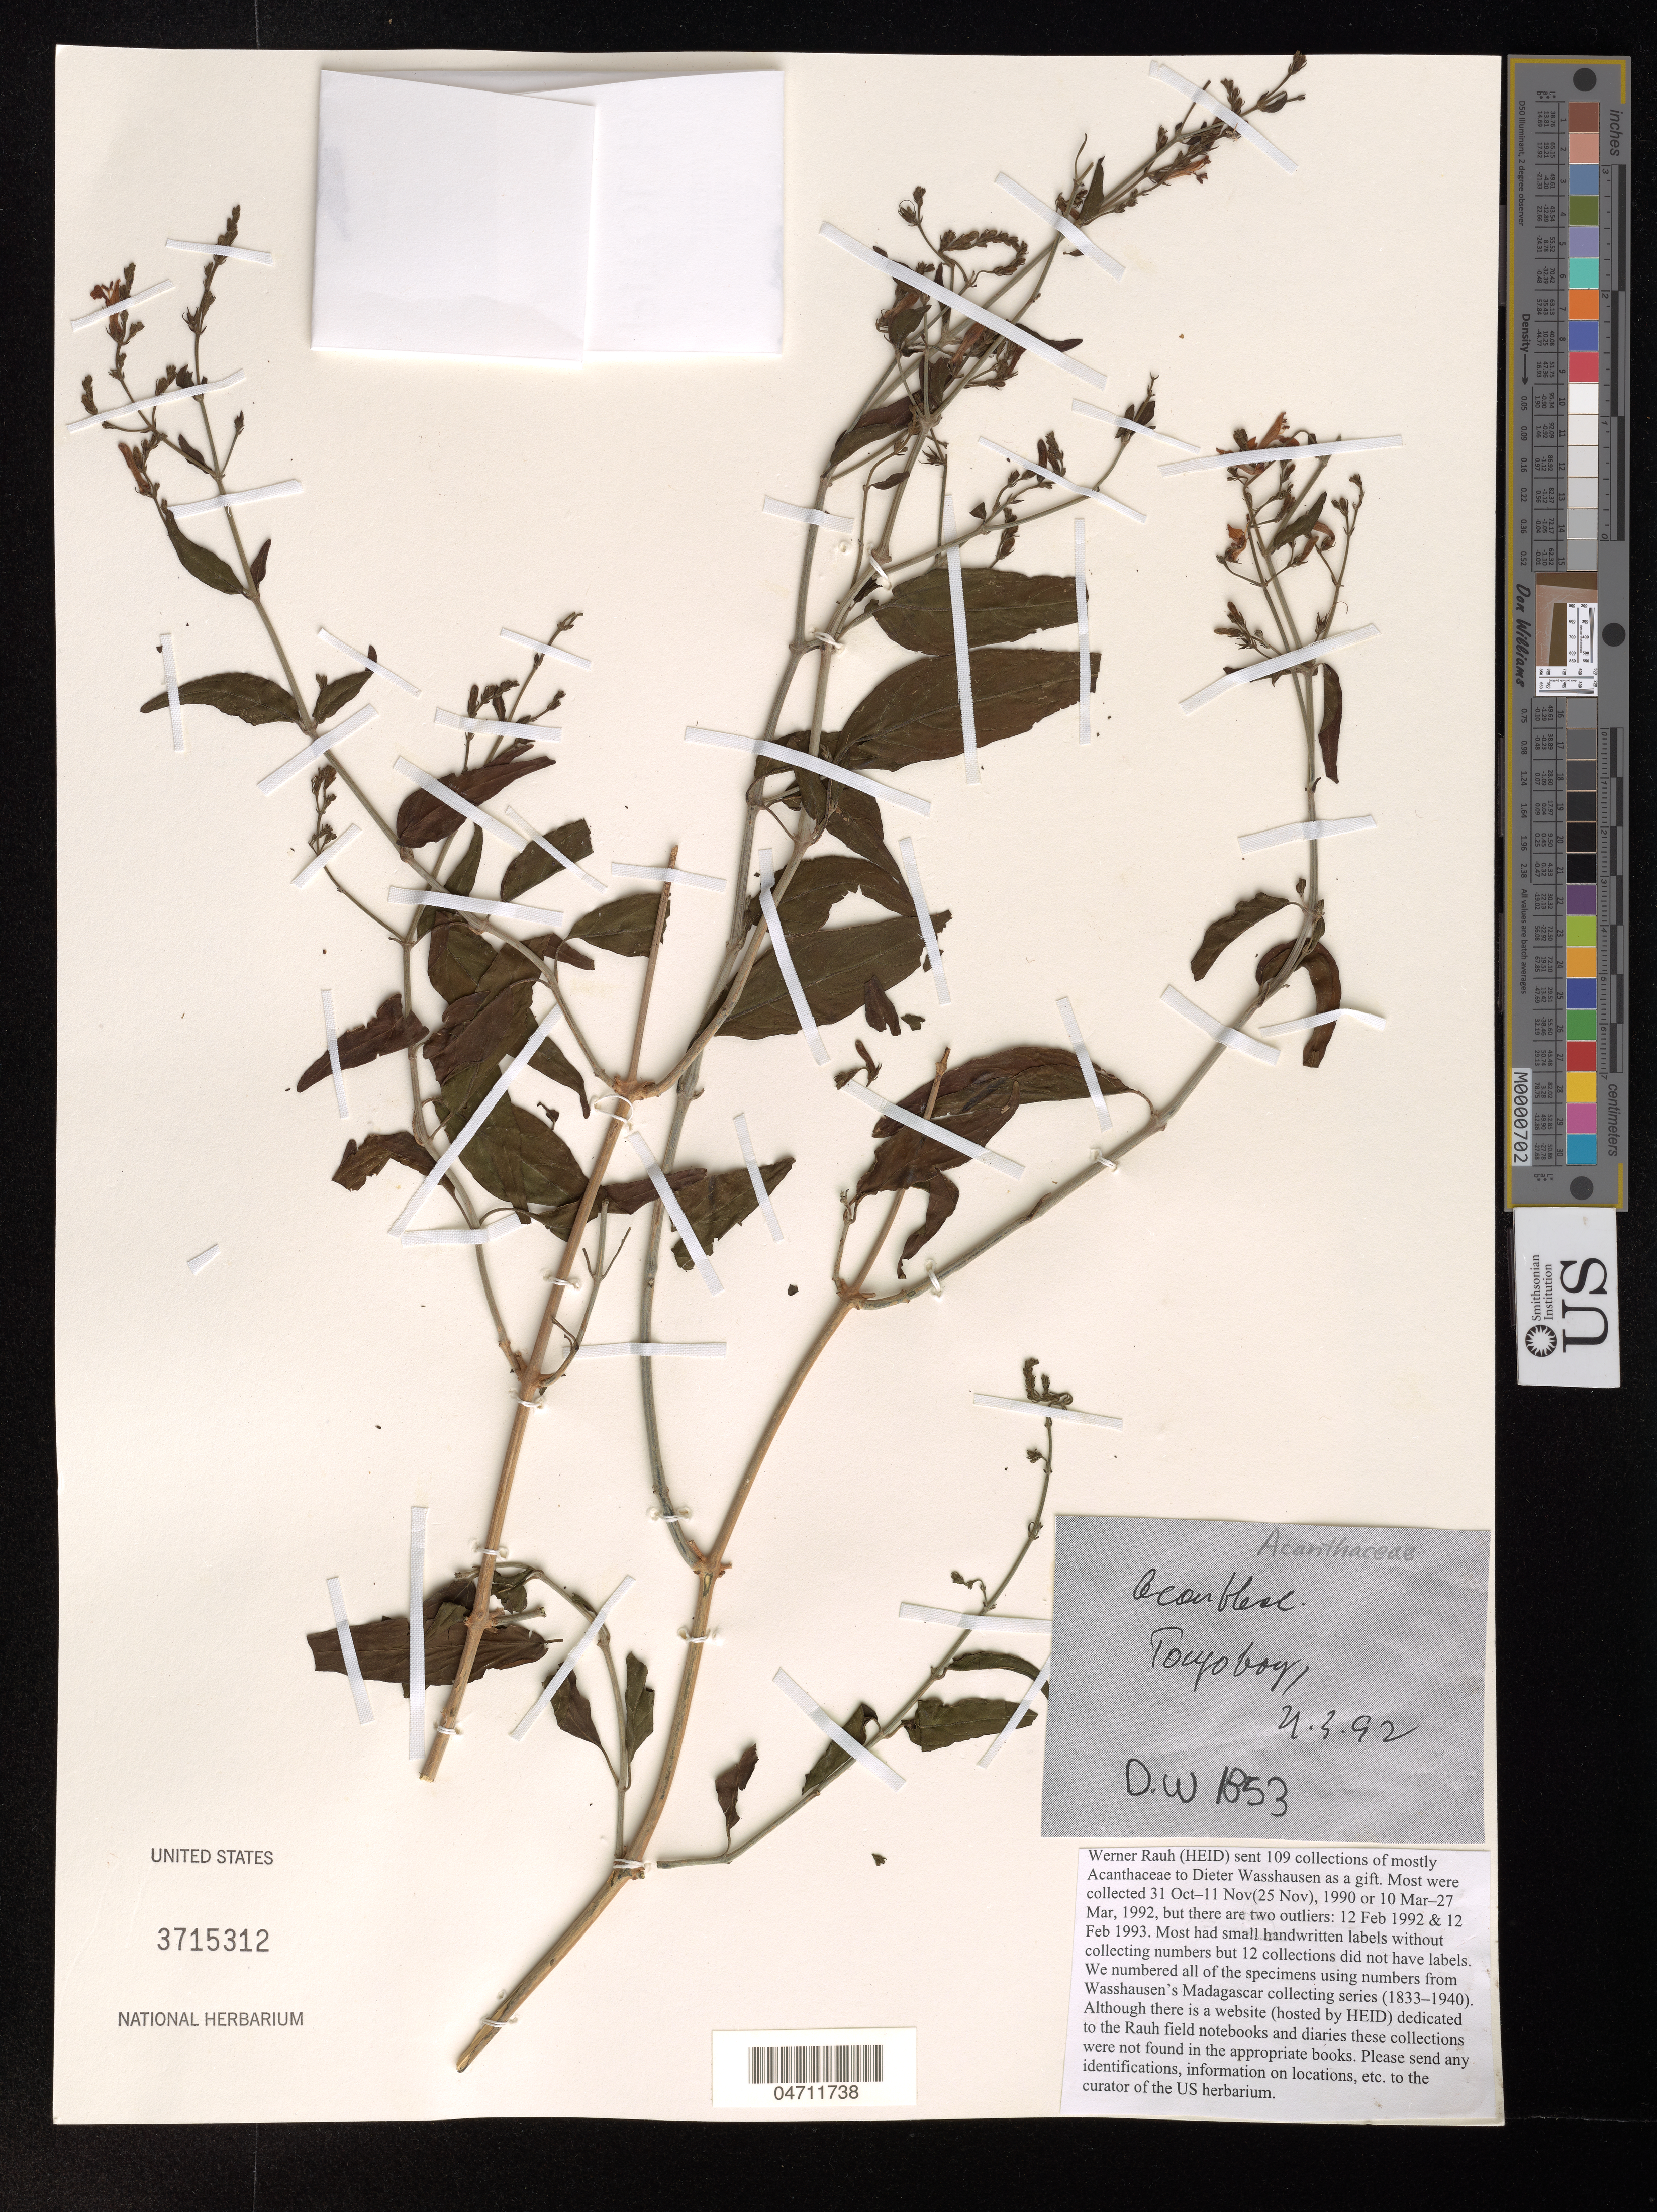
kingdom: Plantae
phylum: Tracheophyta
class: Magnoliopsida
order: Lamiales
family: Acanthaceae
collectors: W. Rauh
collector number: DW 1853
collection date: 1992-03-21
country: Madagascar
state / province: Tulear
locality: Tongobory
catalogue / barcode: US 3715312